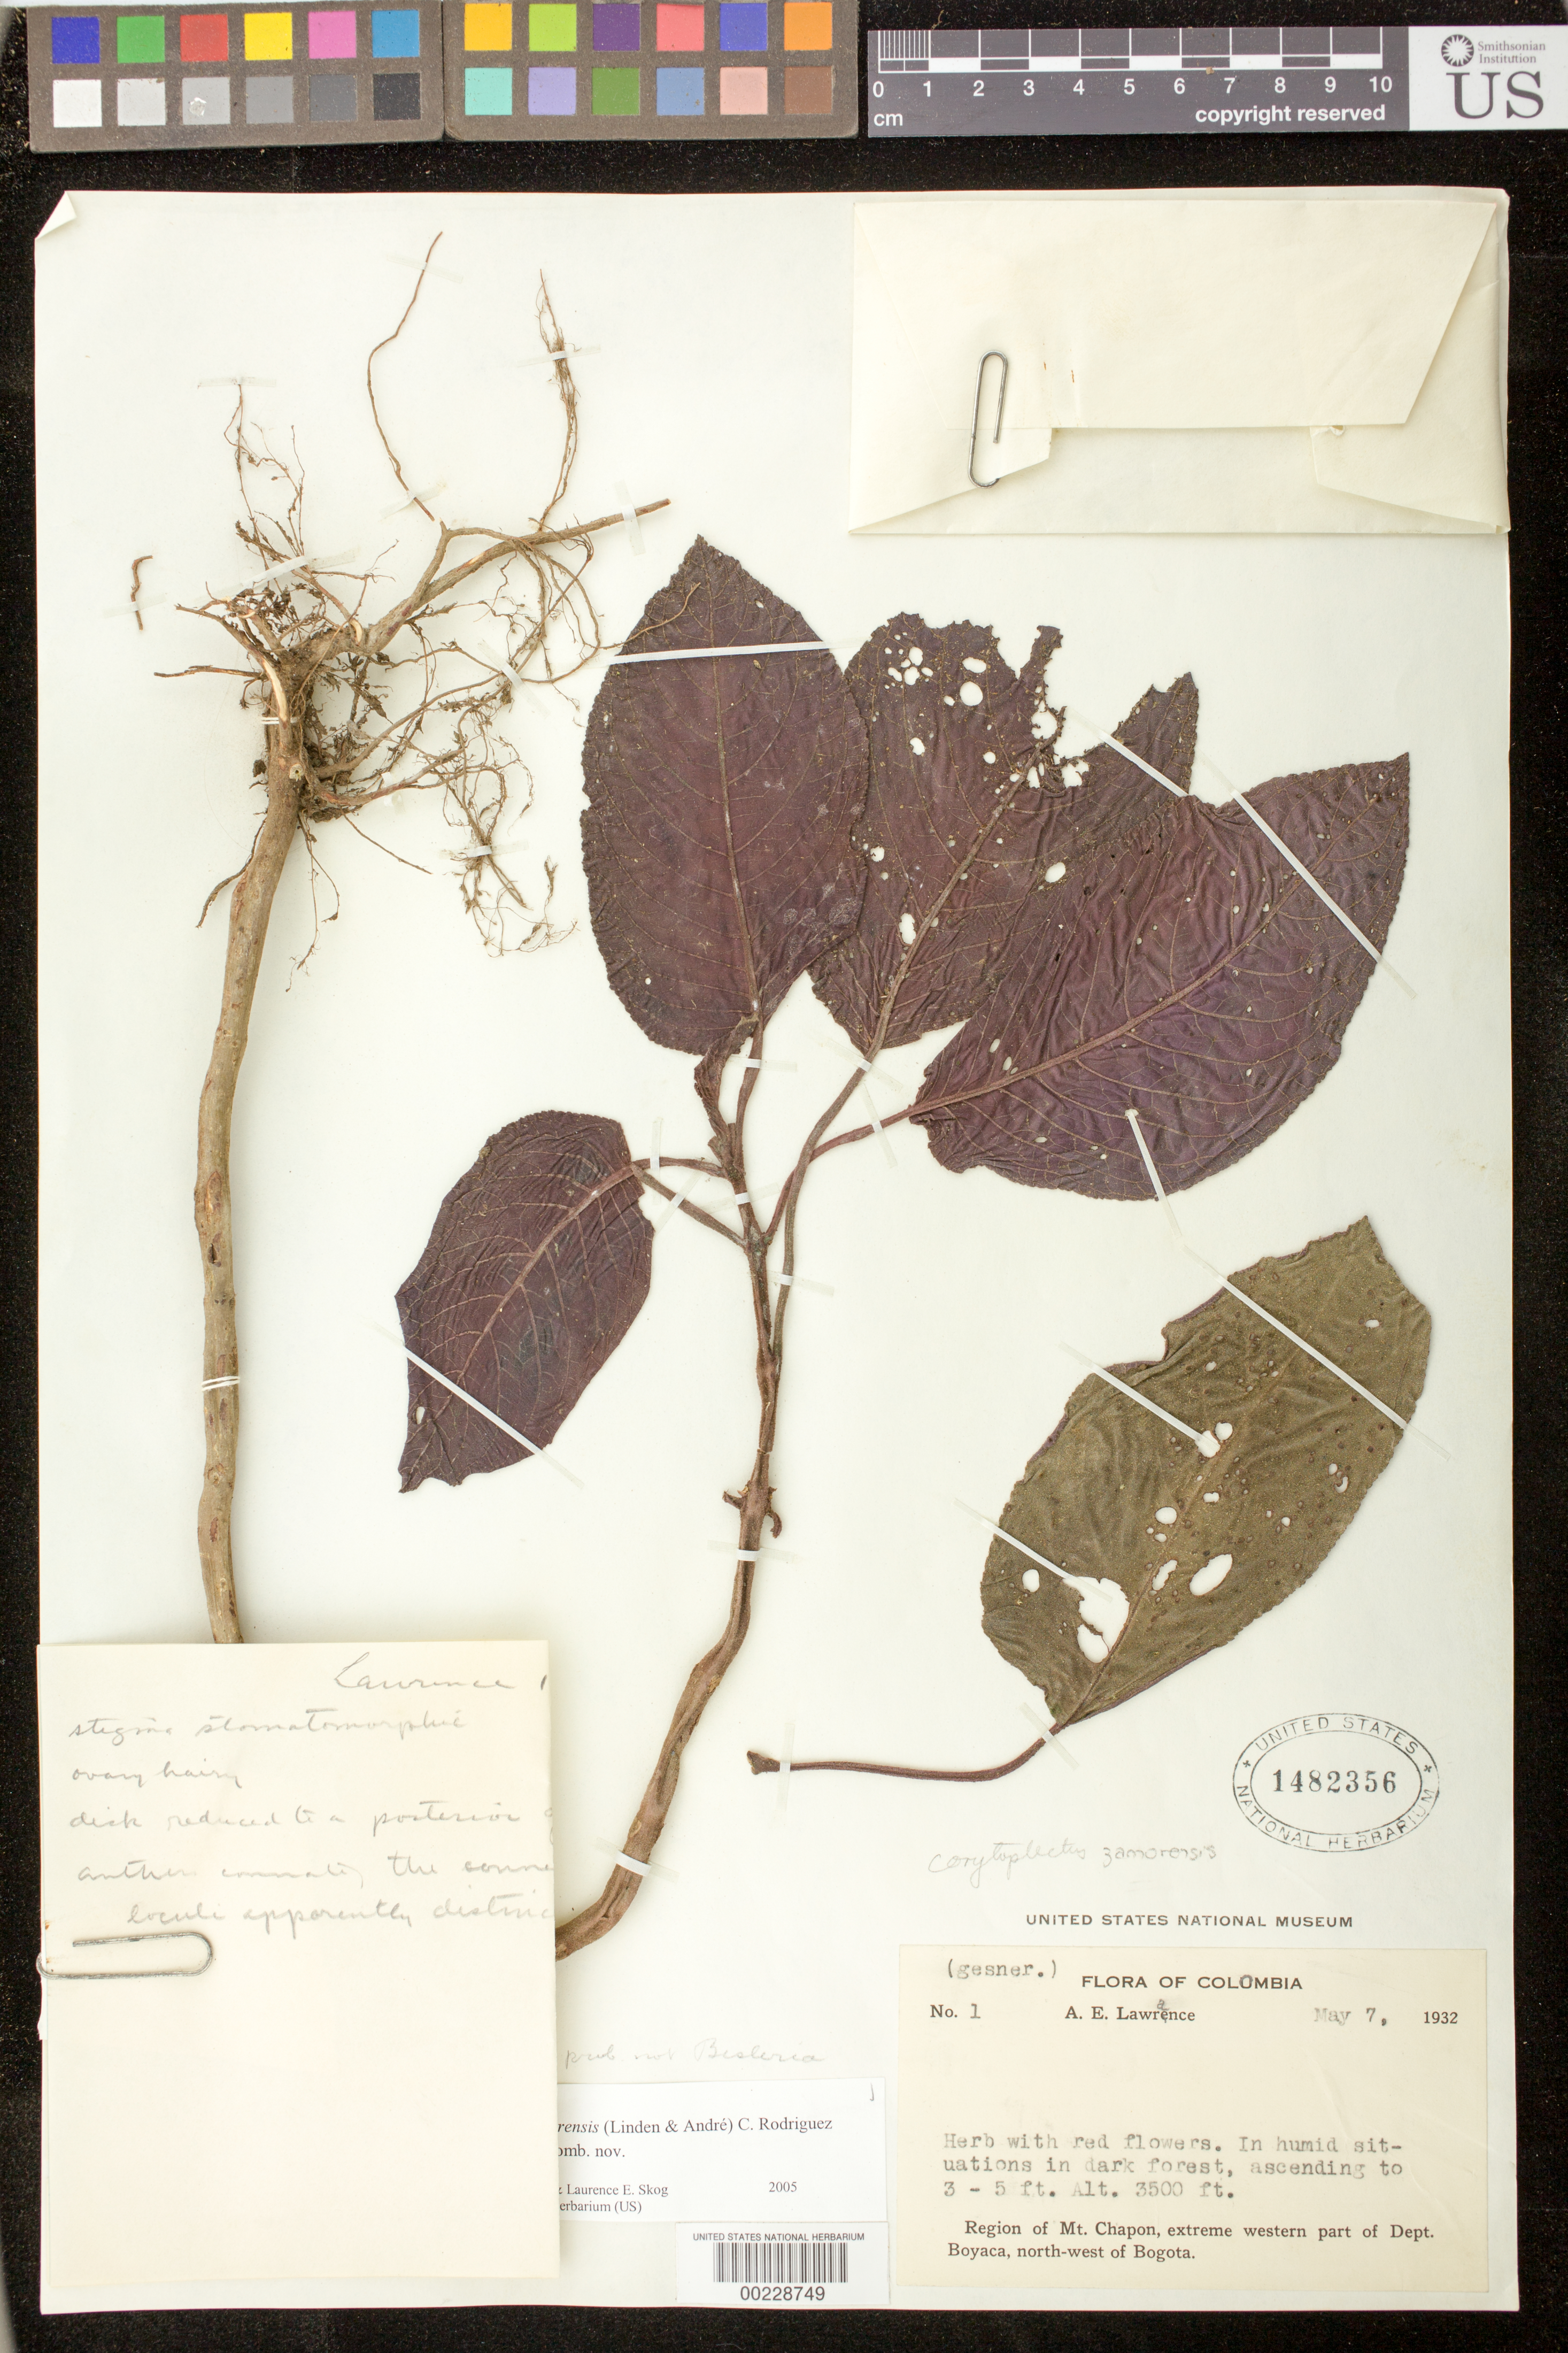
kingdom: Plantae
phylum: Tracheophyta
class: Magnoliopsida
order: Lamiales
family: Gesneriaceae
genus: Corytoplectus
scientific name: Corytoplectus zamorensis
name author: (Linden & André) Rodr.-Flores & L.E. Skog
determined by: Rodríguez-Flores, C. I.; Skog, L. E.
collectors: A. Lawrance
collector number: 1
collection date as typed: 07 May 1932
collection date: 1932-05-07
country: Colombia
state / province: Boyacá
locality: Region of Mt Chapon, extreme western part of dept Boyaca, NW of Bogota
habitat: In humid situations in dark forest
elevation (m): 1067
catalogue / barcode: US 1482356